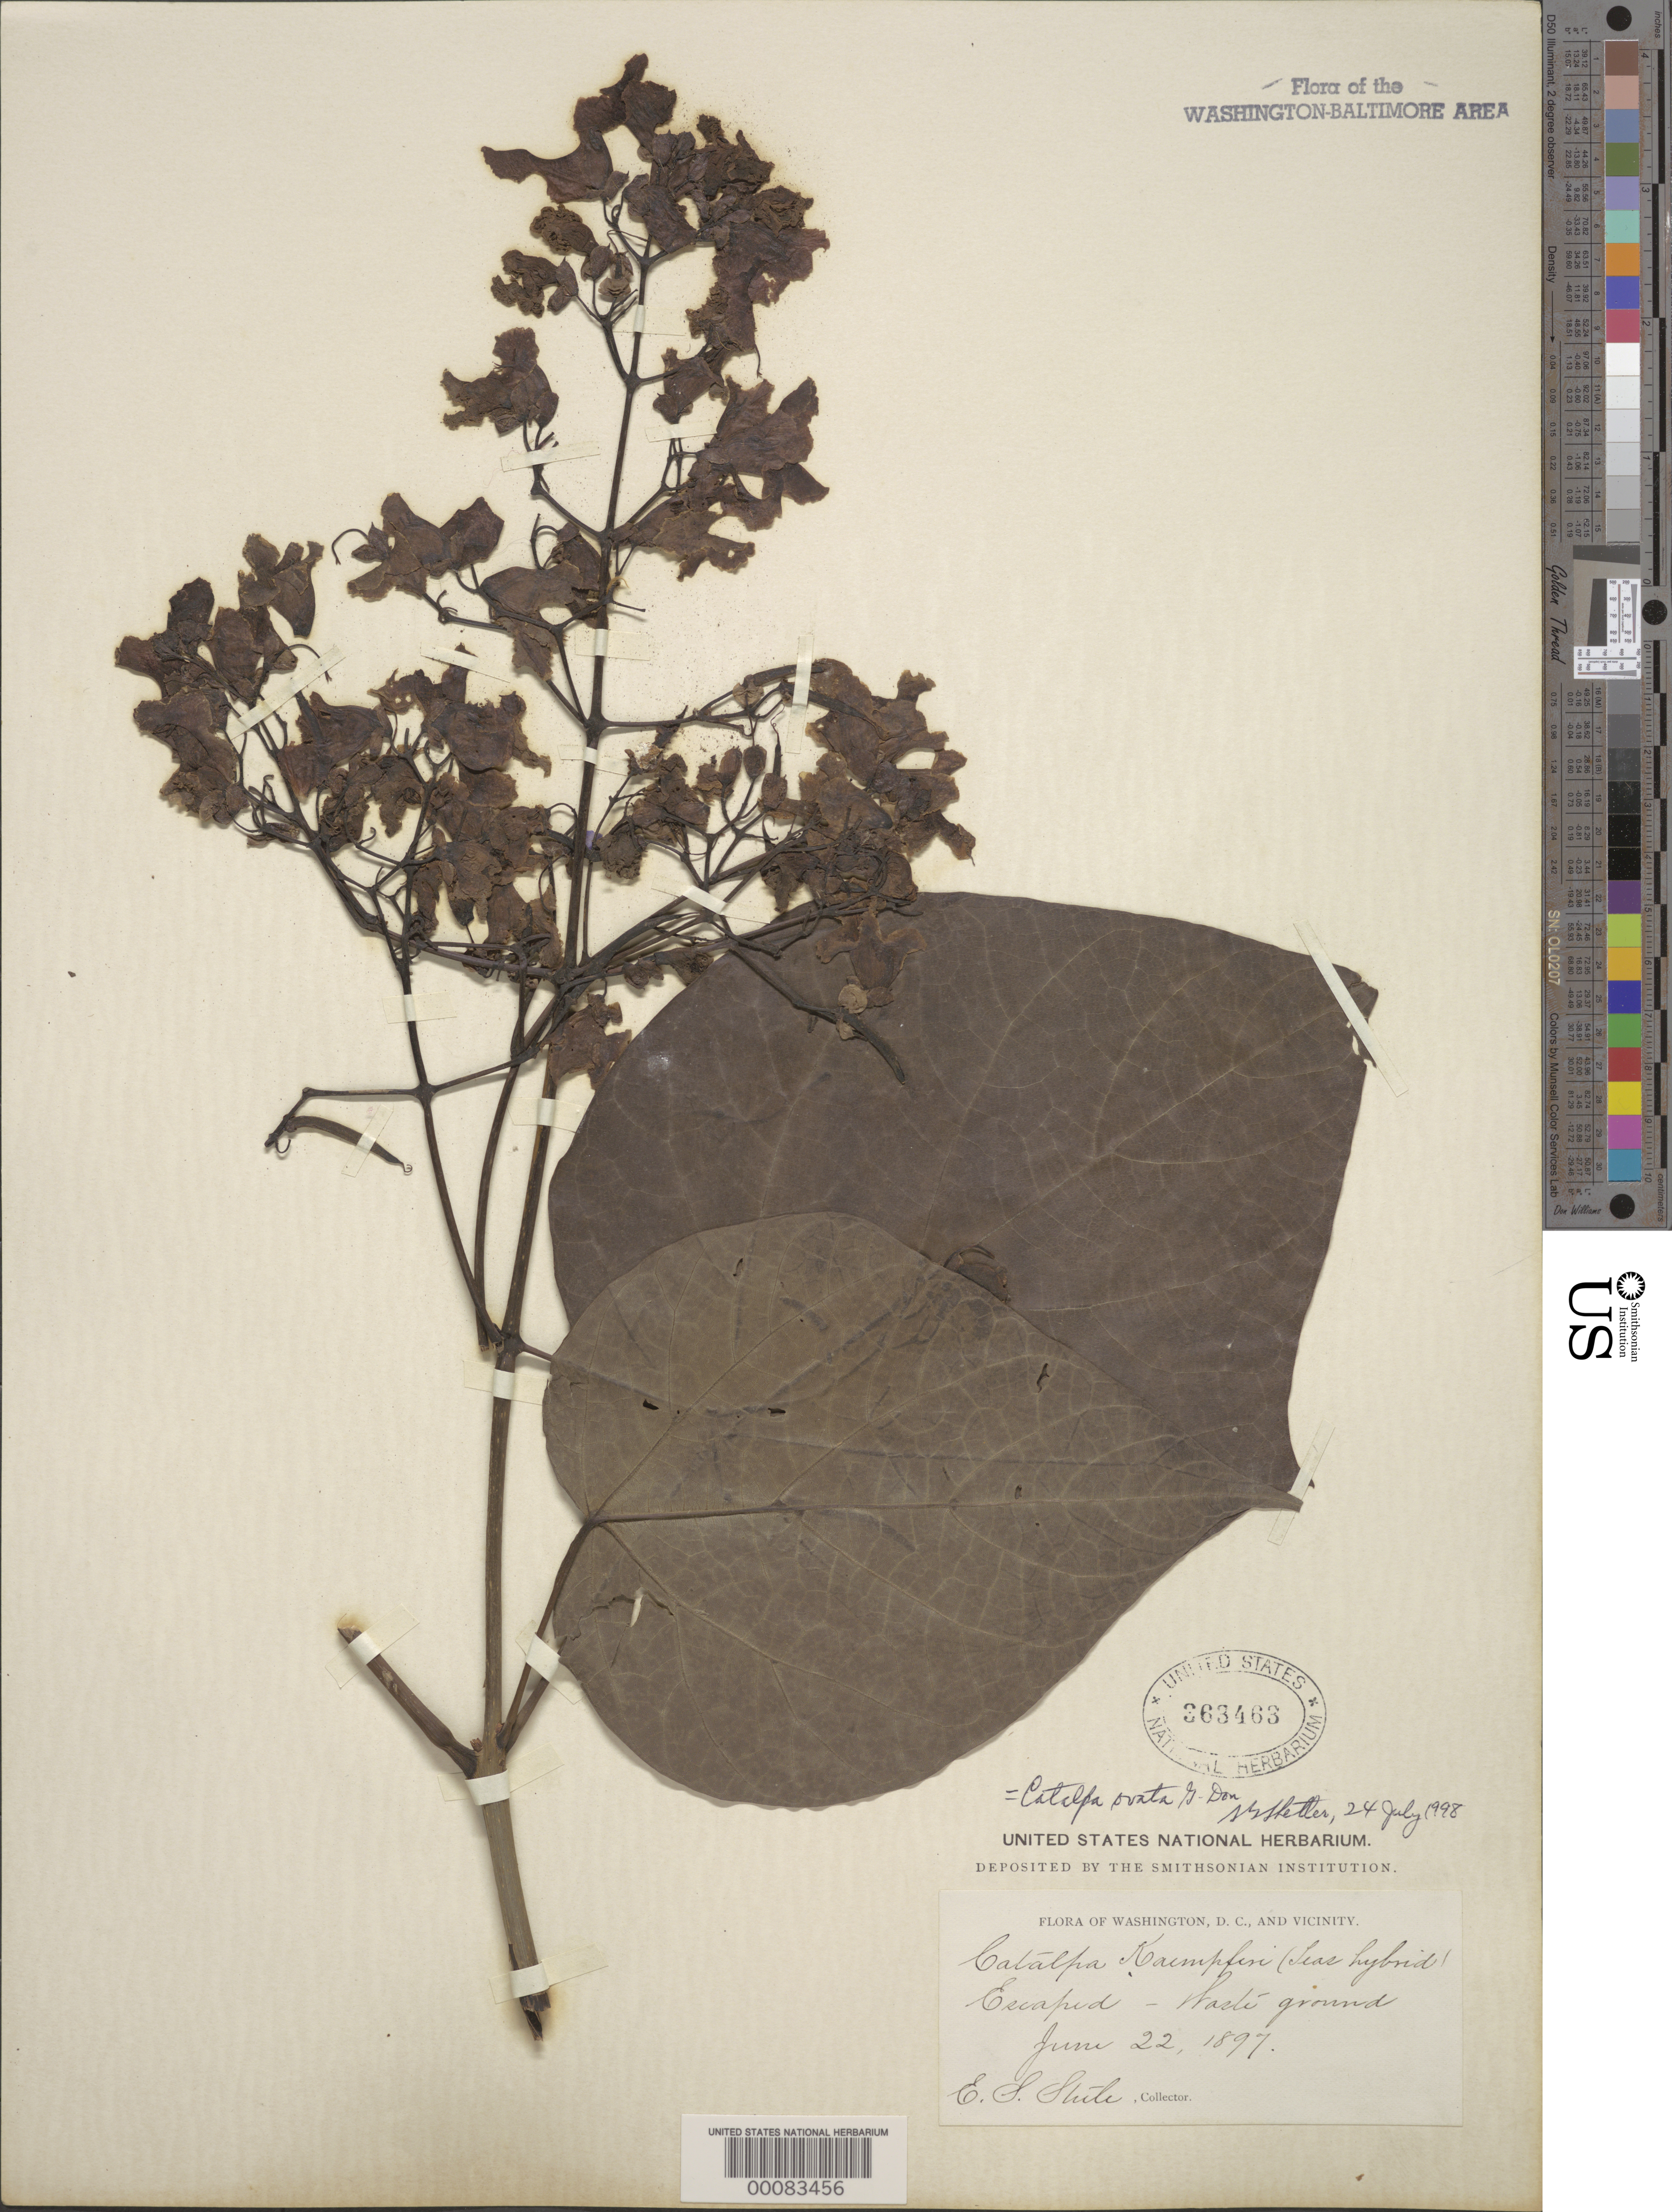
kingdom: Plantae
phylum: Tracheophyta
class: Magnoliopsida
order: Lamiales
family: Bignoniaceae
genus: Catalpa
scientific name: Catalpa ovata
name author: G. Don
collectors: E. Steele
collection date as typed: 22 Jun 1897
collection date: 1897-06-22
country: United States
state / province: District of Columbia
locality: waste ground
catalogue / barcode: US 363463